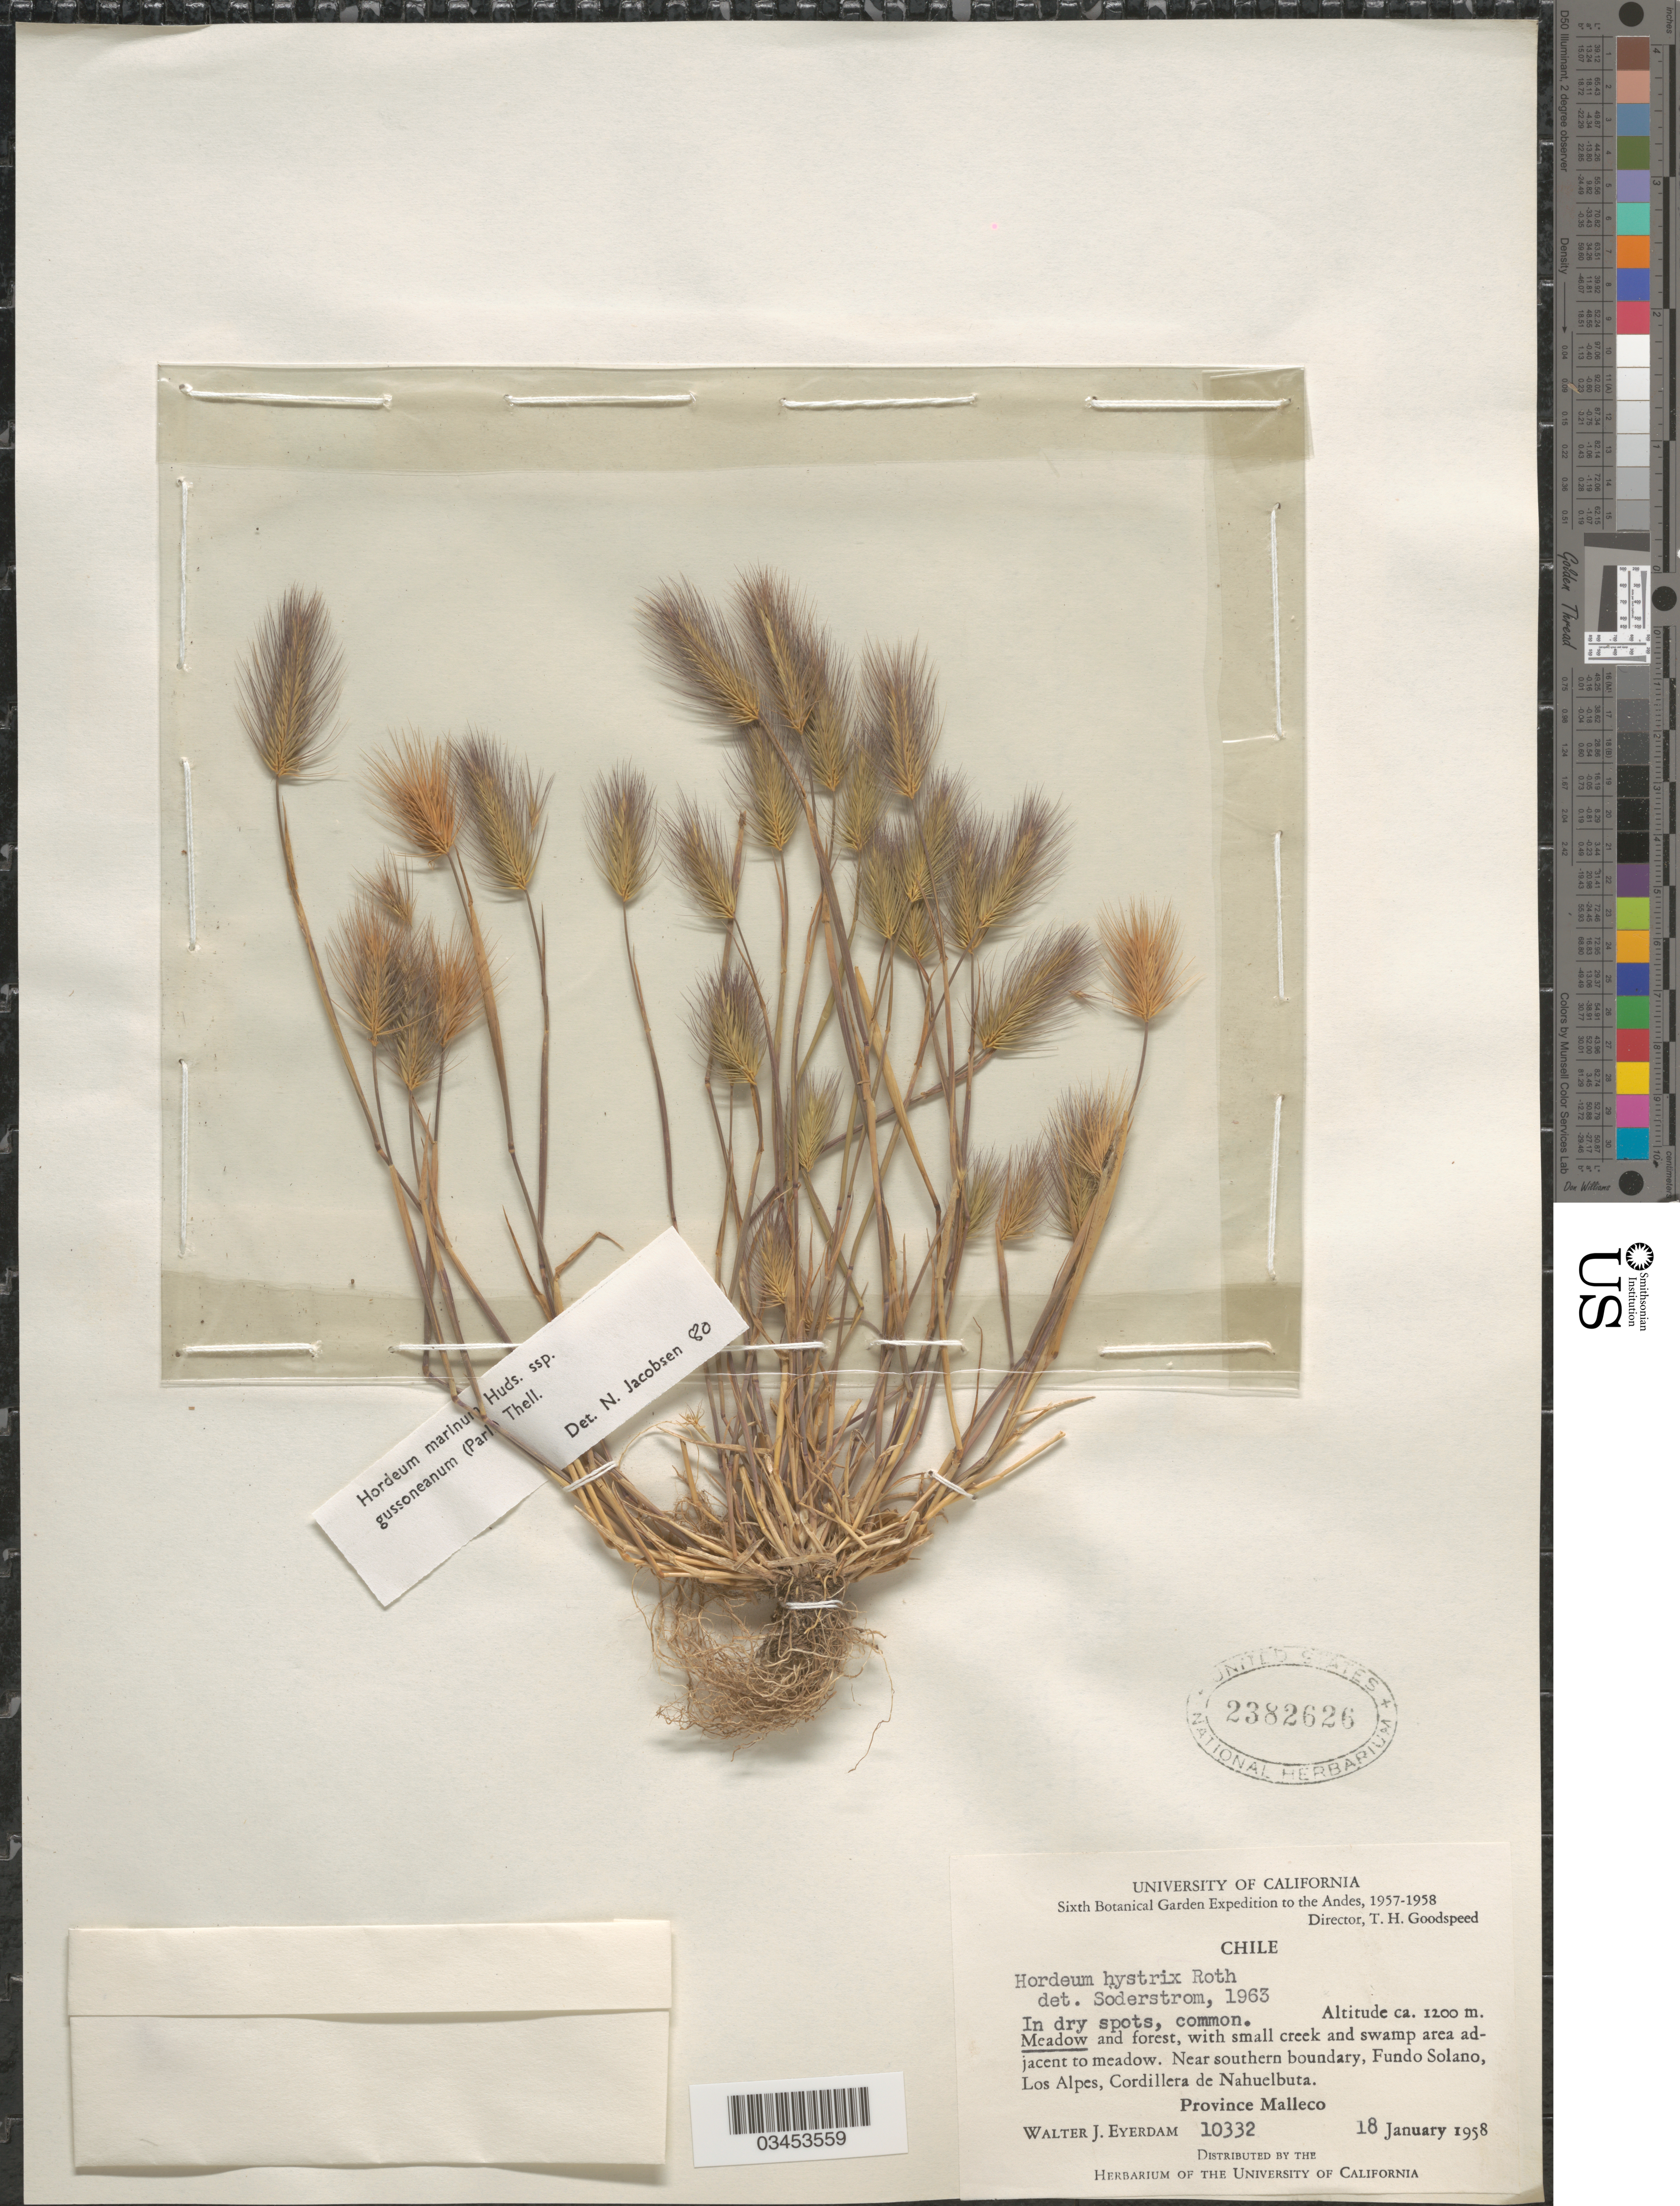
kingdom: Plantae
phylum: Tracheophyta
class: Liliopsida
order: Poales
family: Poaceae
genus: Hordeum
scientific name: Hordeum marinum subsp. gussoneanum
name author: (Parl.) Thell.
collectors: W. J. Eyerdam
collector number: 10332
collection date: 1958-01-18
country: Chile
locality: Sixt Botanical Garden Expedition to the Andes, 1957-1958. Near southern boundary, Fundo Solano, Los Alpes, Cordillera de Nahuelbuta. Province Malleco.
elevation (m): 1200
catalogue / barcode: US 2382626